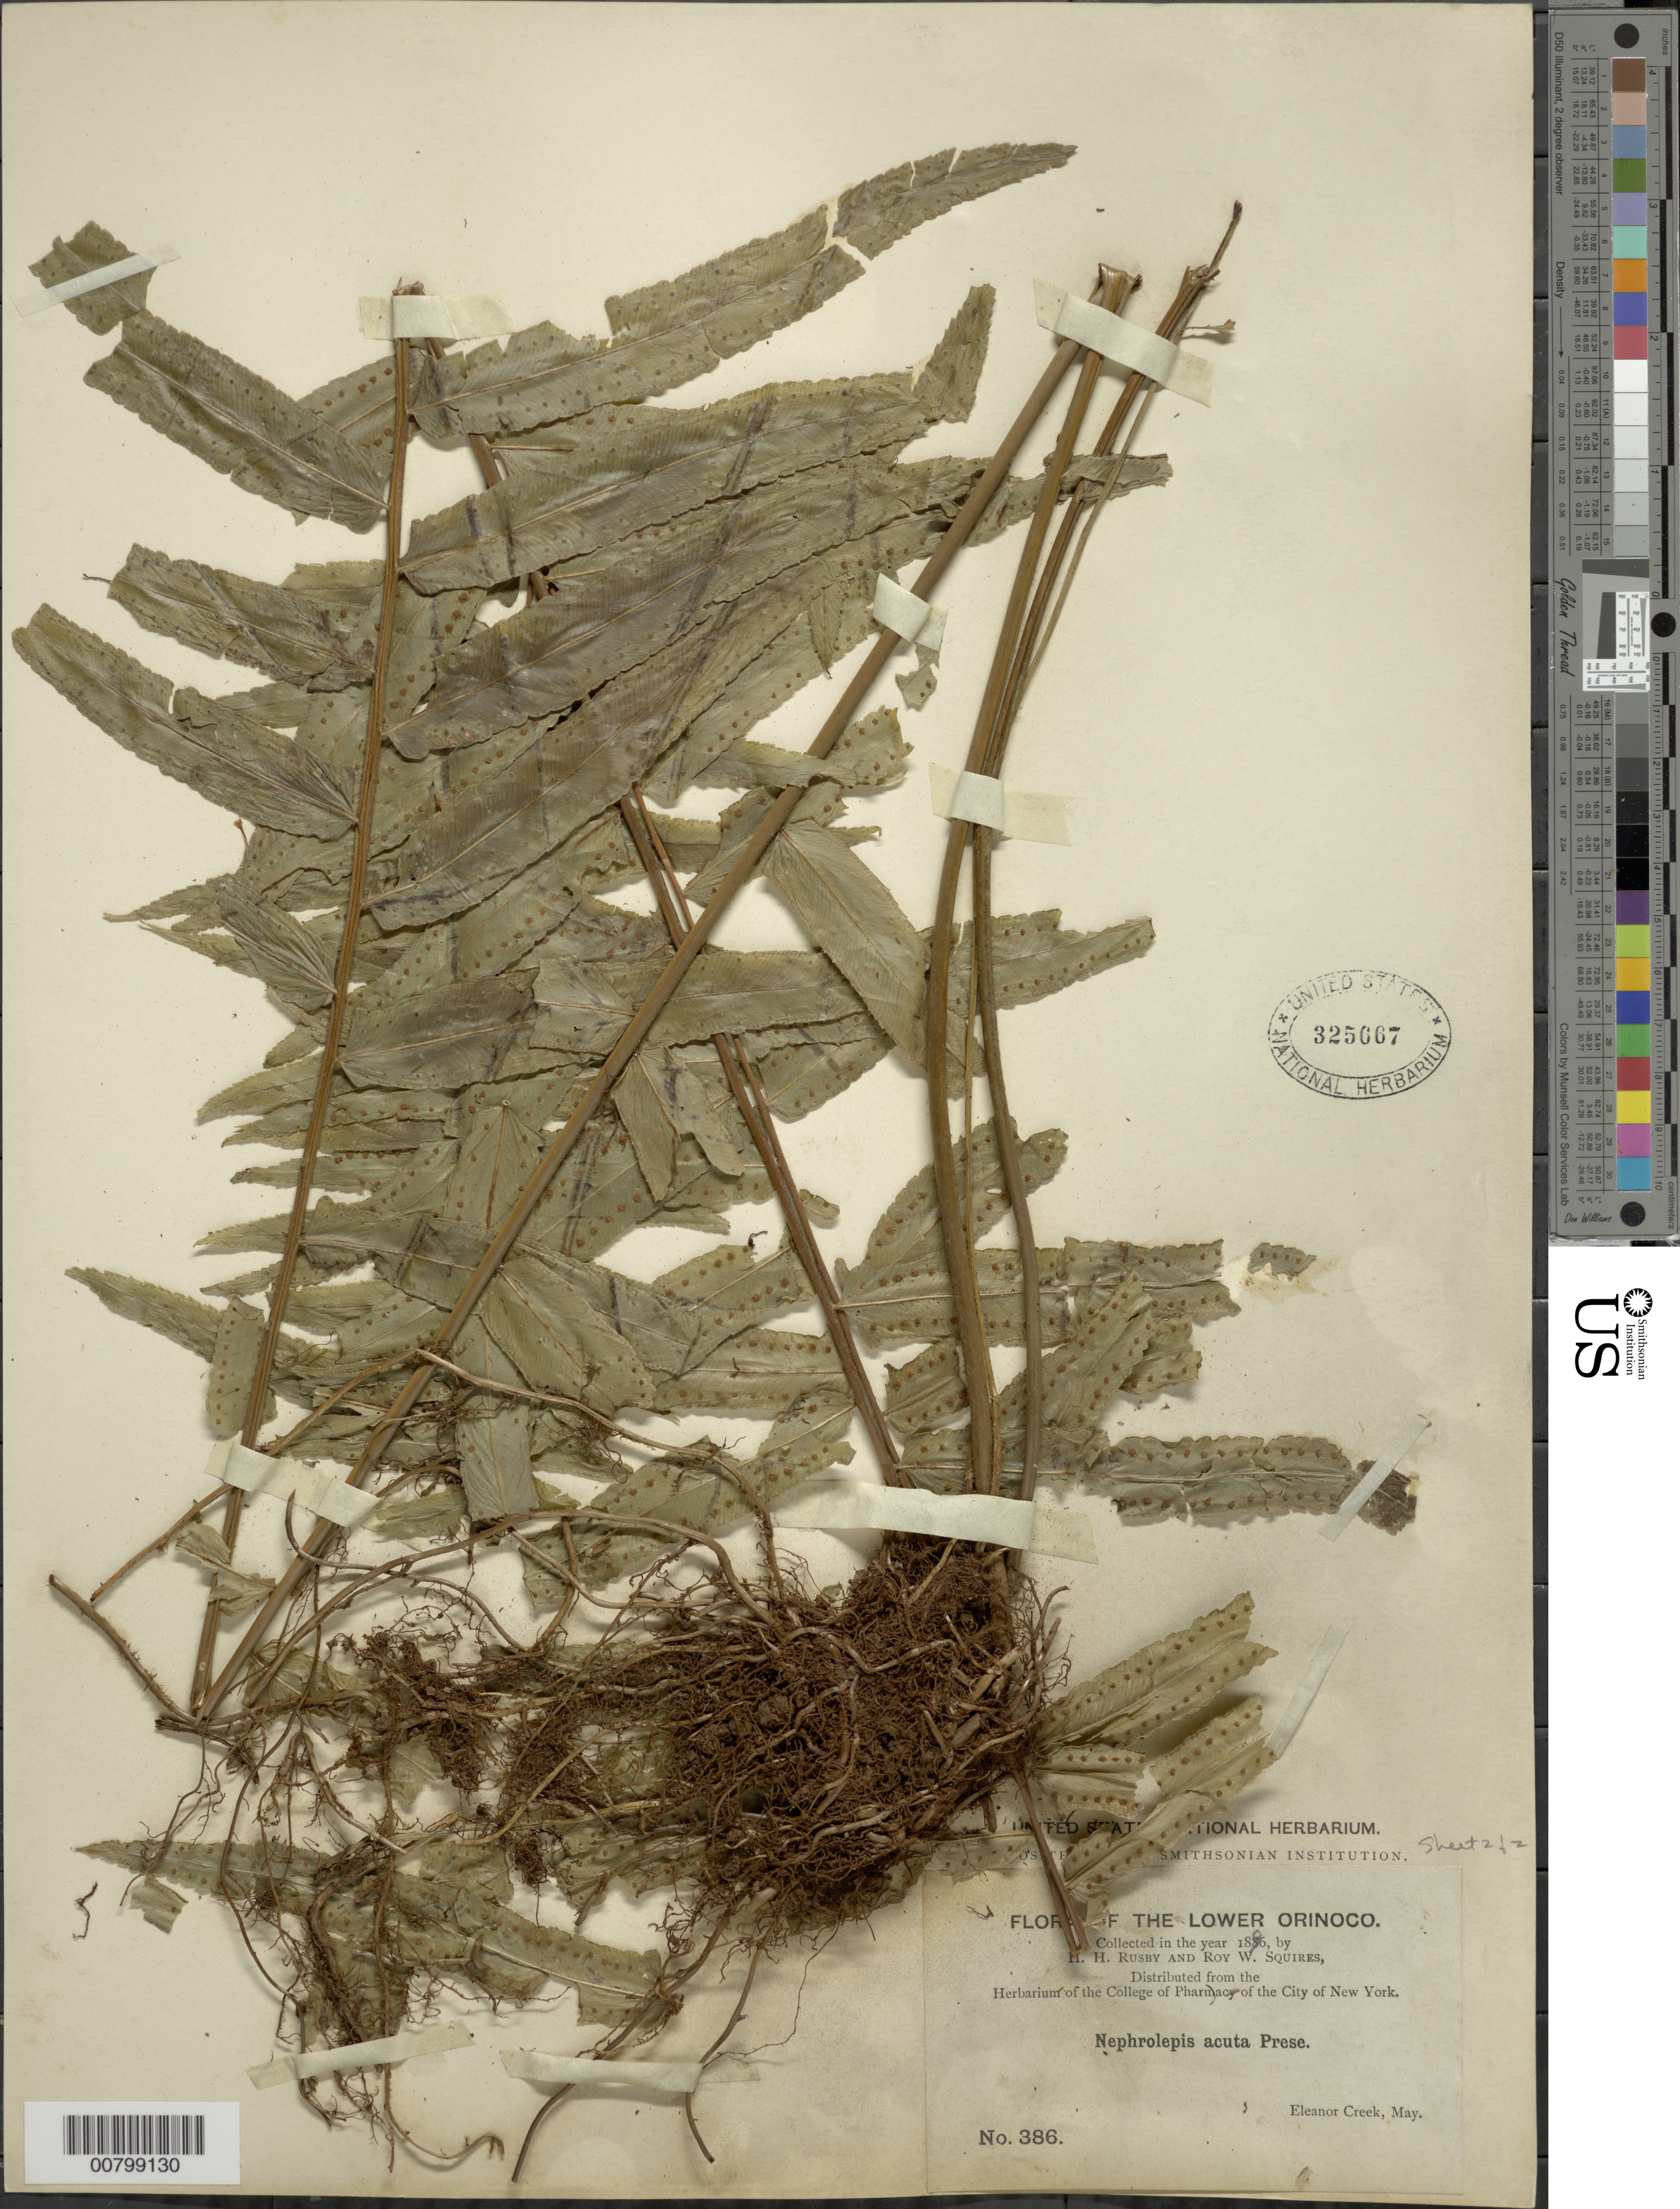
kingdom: Plantae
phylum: Tracheophyta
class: Polypodiopsida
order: Polypodiales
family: Nephrolepidaceae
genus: Nephrolepis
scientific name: Nephrolepis biserrata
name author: (Sw.) Schott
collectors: H. H. Rusby & R. Squires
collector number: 386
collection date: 1896-05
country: Venezuela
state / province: Delta Amacuro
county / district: Antonio Díaz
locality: Lower Orinoco, Eleanor Creek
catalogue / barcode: US 325667